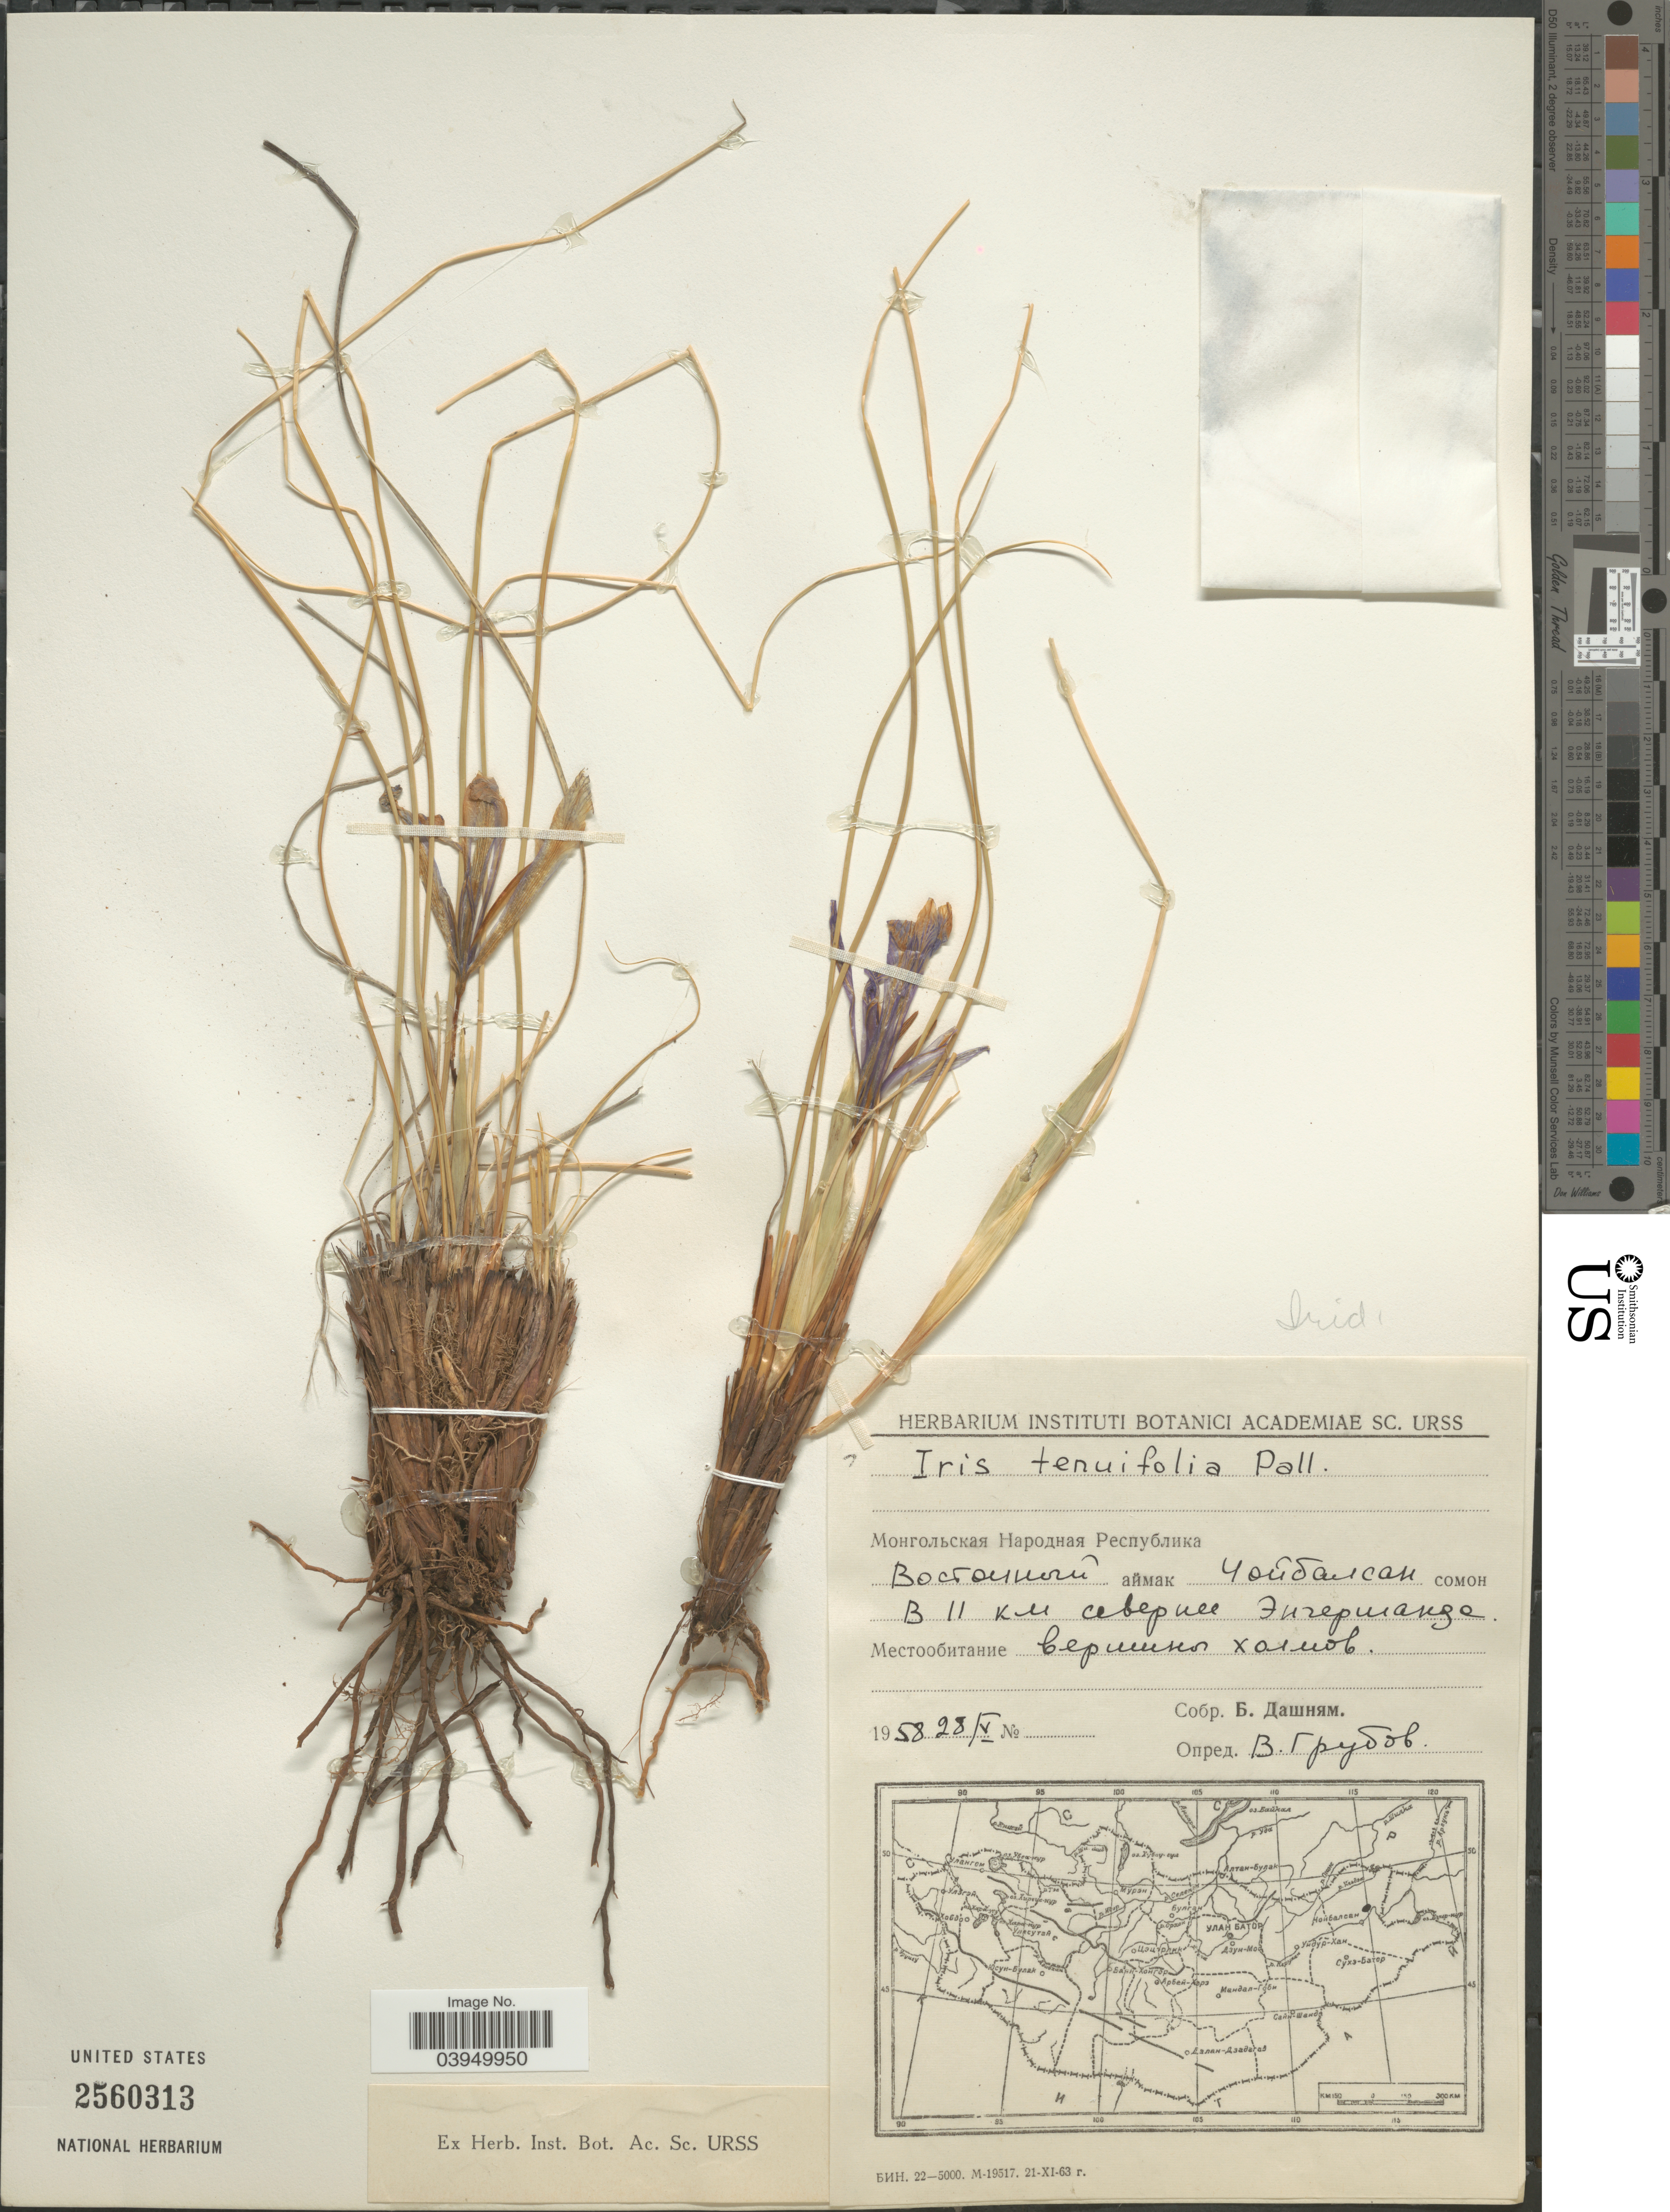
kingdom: Plantae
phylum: Tracheophyta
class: Liliopsida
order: Asparagales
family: Iridaceae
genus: Iris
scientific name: Iris tenuifolia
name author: Pall.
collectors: B. Dashnyam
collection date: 1958-05-28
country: Mongolia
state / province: Dornod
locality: Choibalsan sum, 11 km North of Engershand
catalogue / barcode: US 2560313